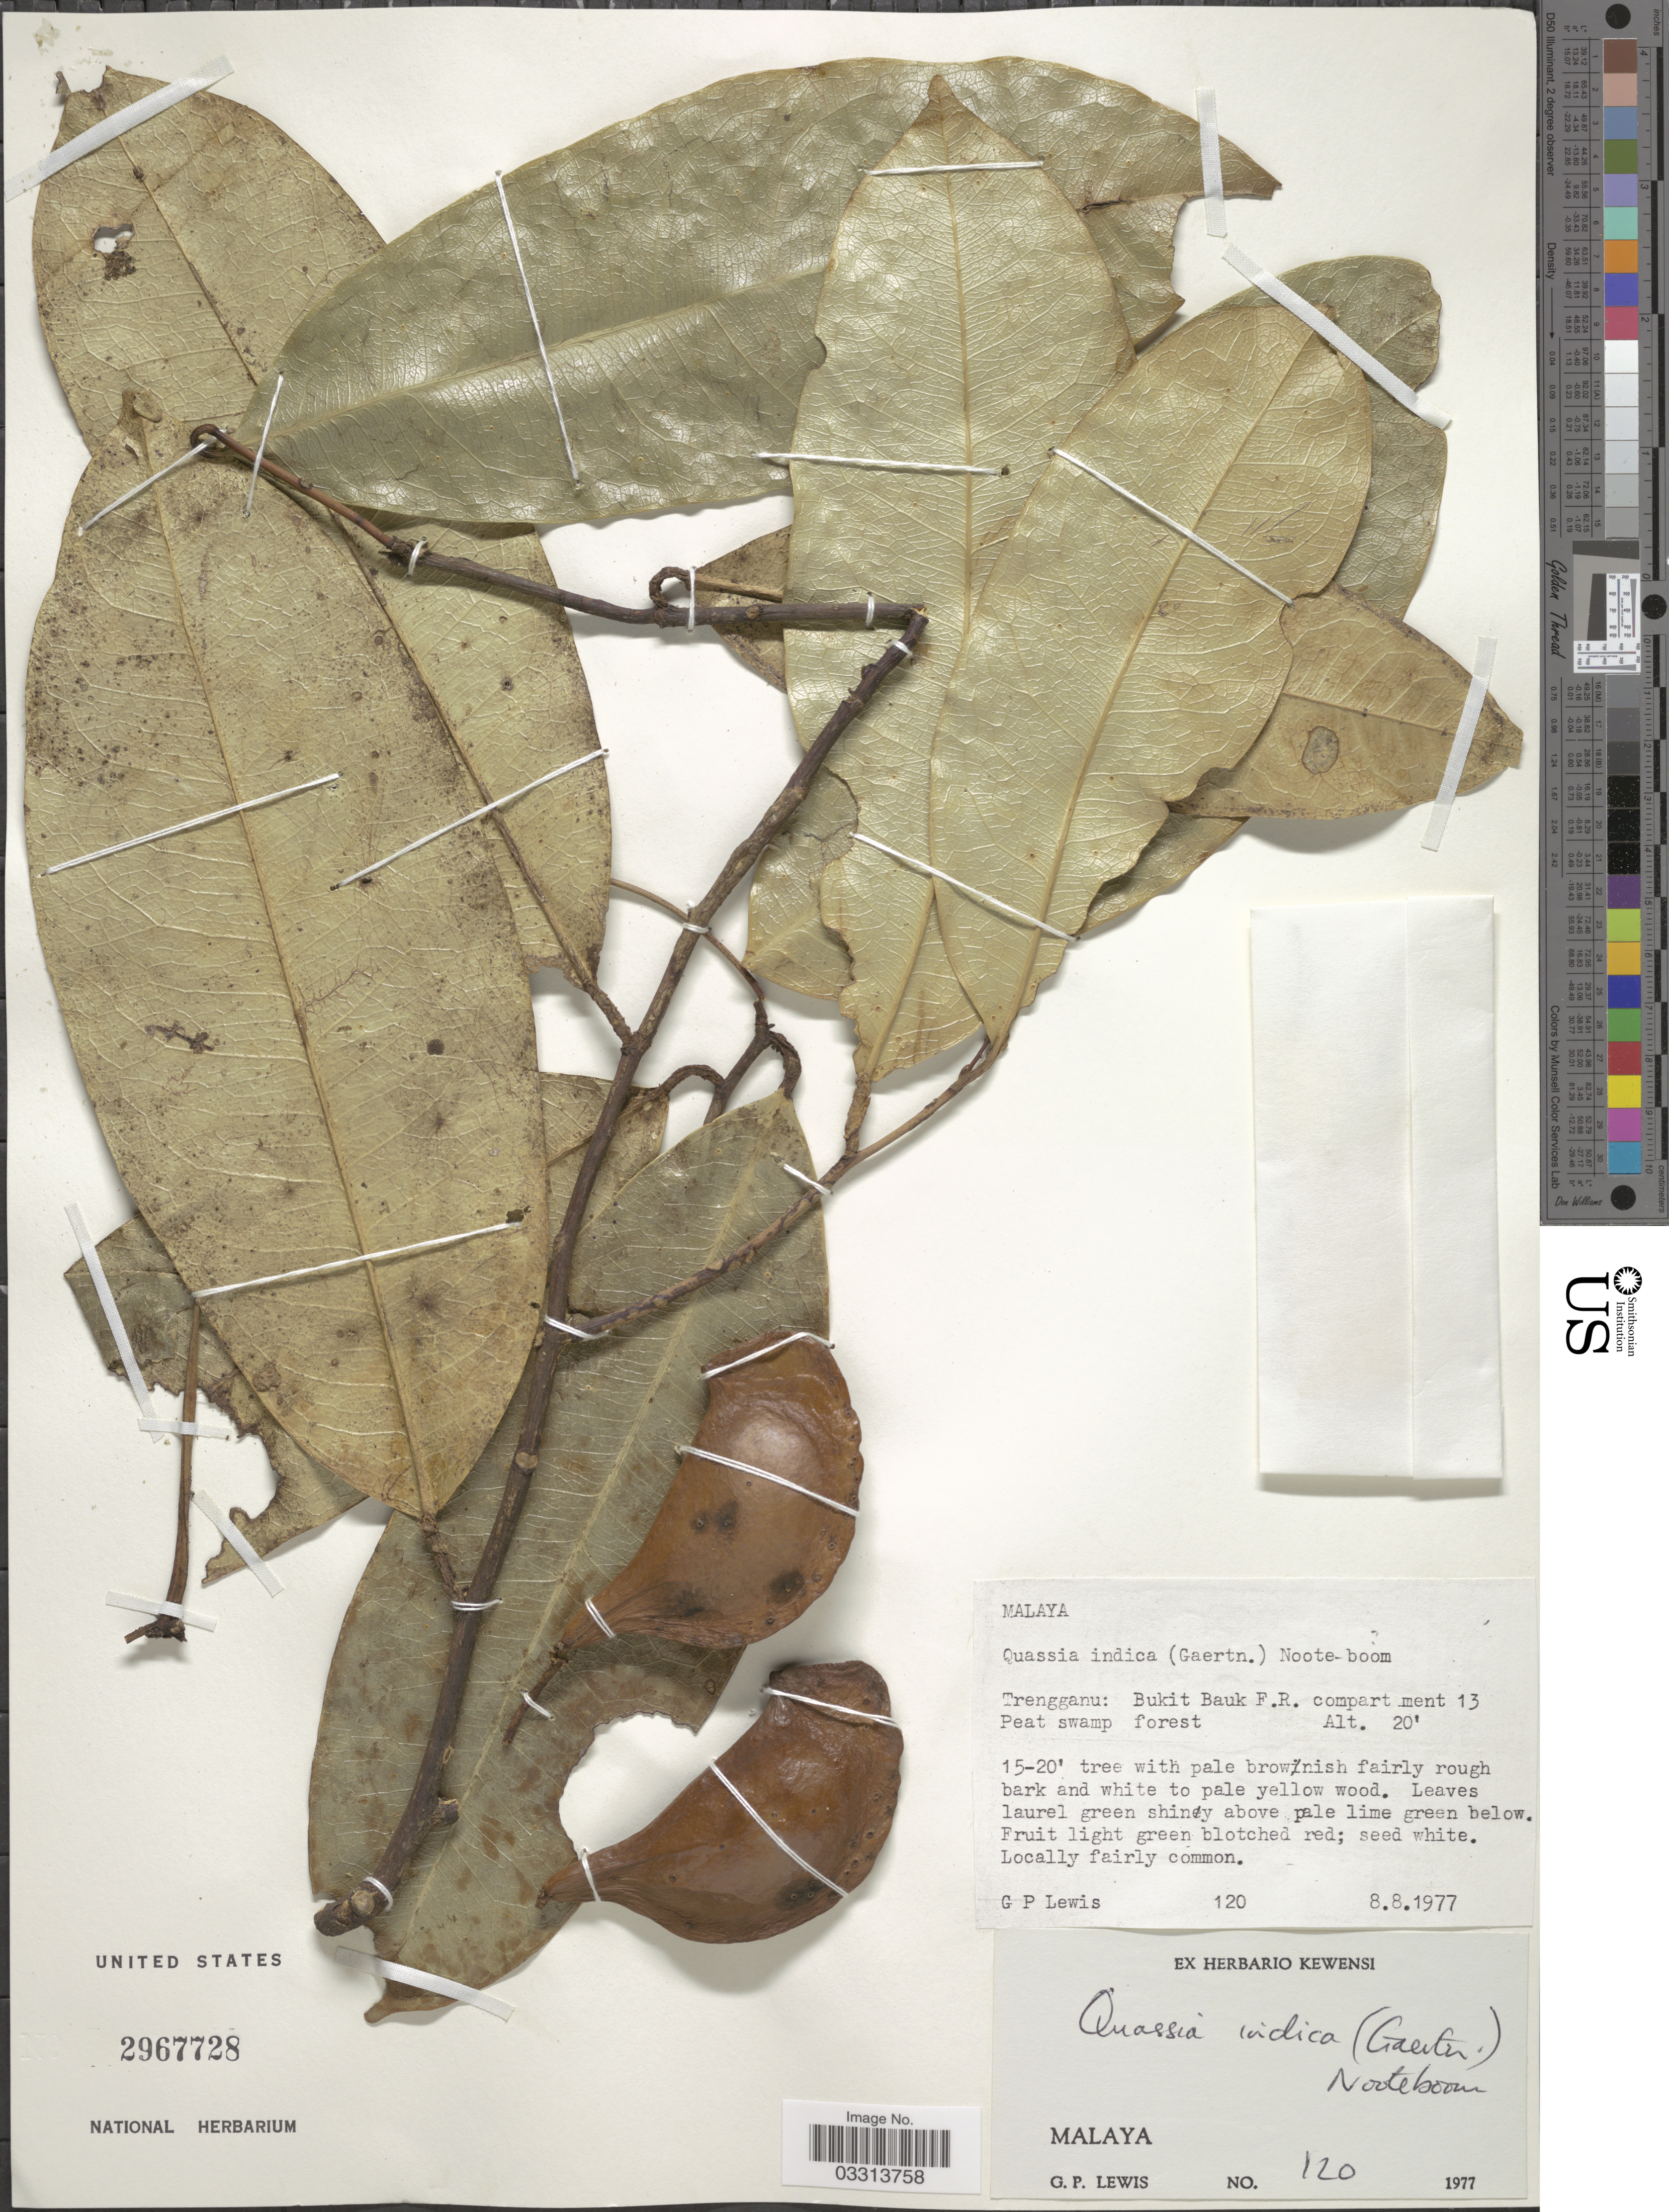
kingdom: Plantae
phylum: Tracheophyta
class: Magnoliopsida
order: Sapindales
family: Simaroubaceae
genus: Samadera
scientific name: Samadera indica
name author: Gaertn.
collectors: G. P. Lewis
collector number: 120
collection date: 1977-08-08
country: Malaysia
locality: Malaya, Trengganu: Bukit Bauk F.R. compart ment 13 Peat swamp forest.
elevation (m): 6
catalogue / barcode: US 2967728